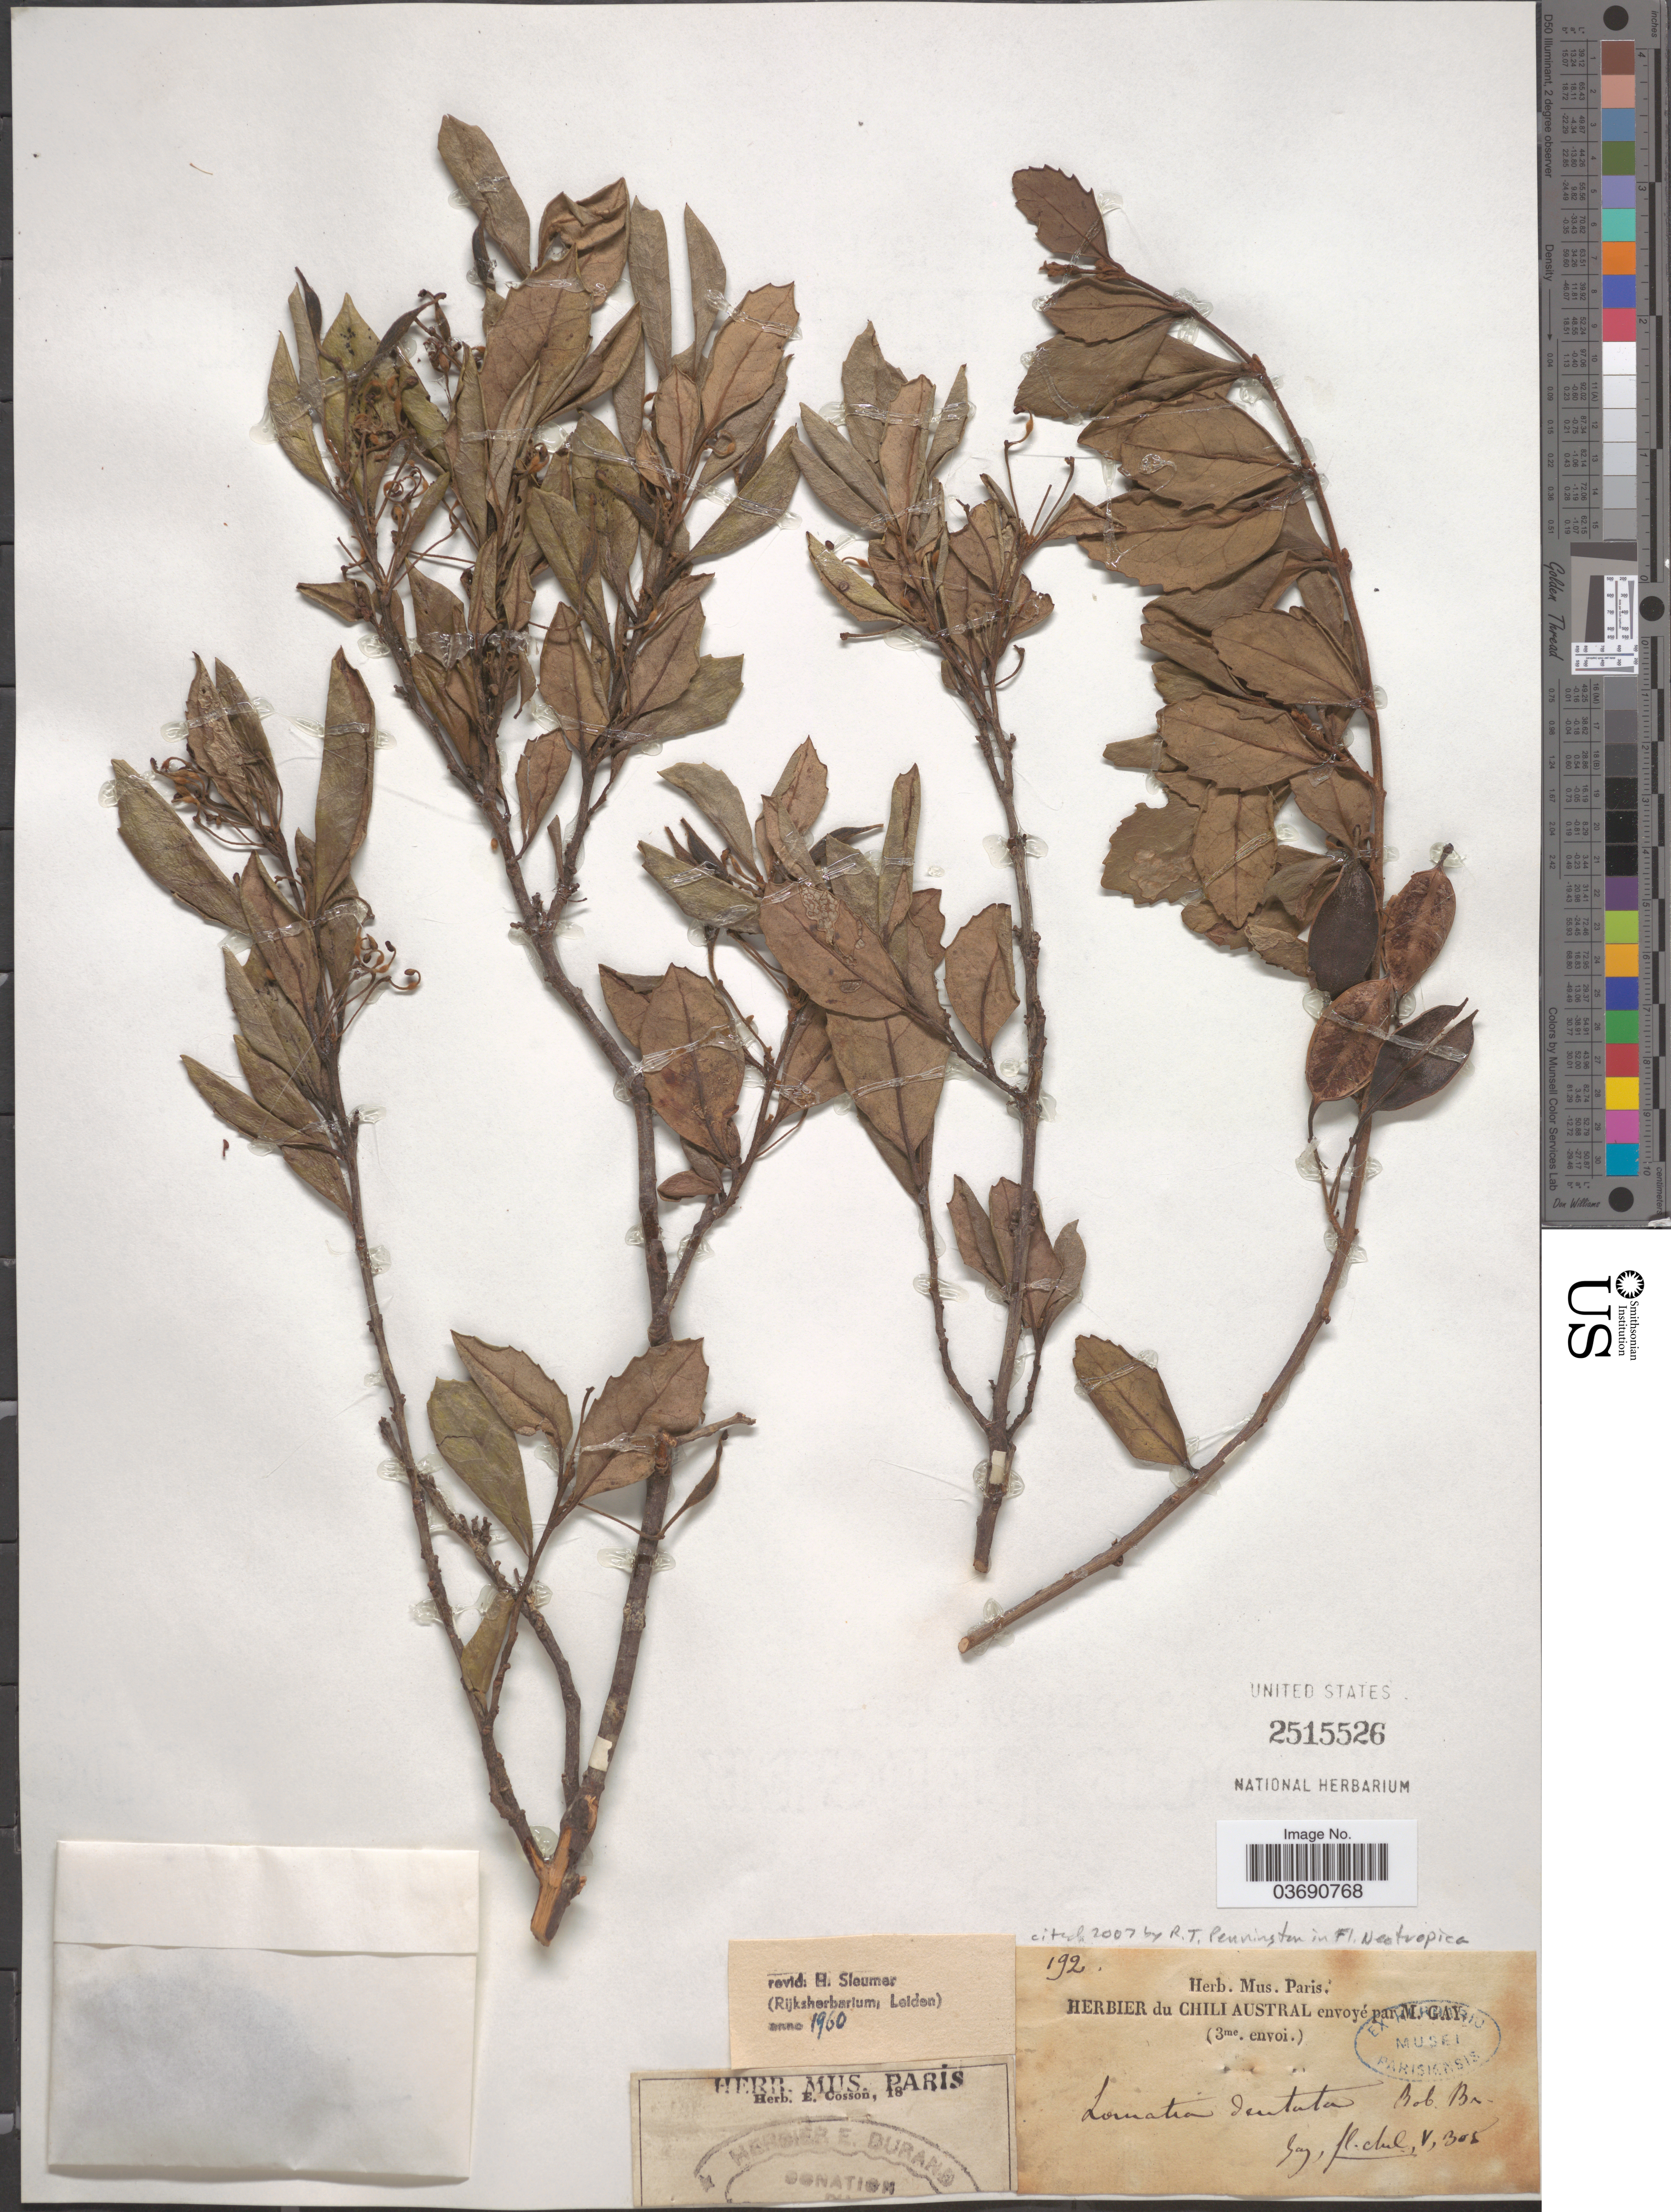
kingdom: Plantae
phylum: Tracheophyta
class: Magnoliopsida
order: Proteales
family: Proteaceae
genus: Lomatia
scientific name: Lomatia dentata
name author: R. Br.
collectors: M. Gay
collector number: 192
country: Chile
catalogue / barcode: US 2515526